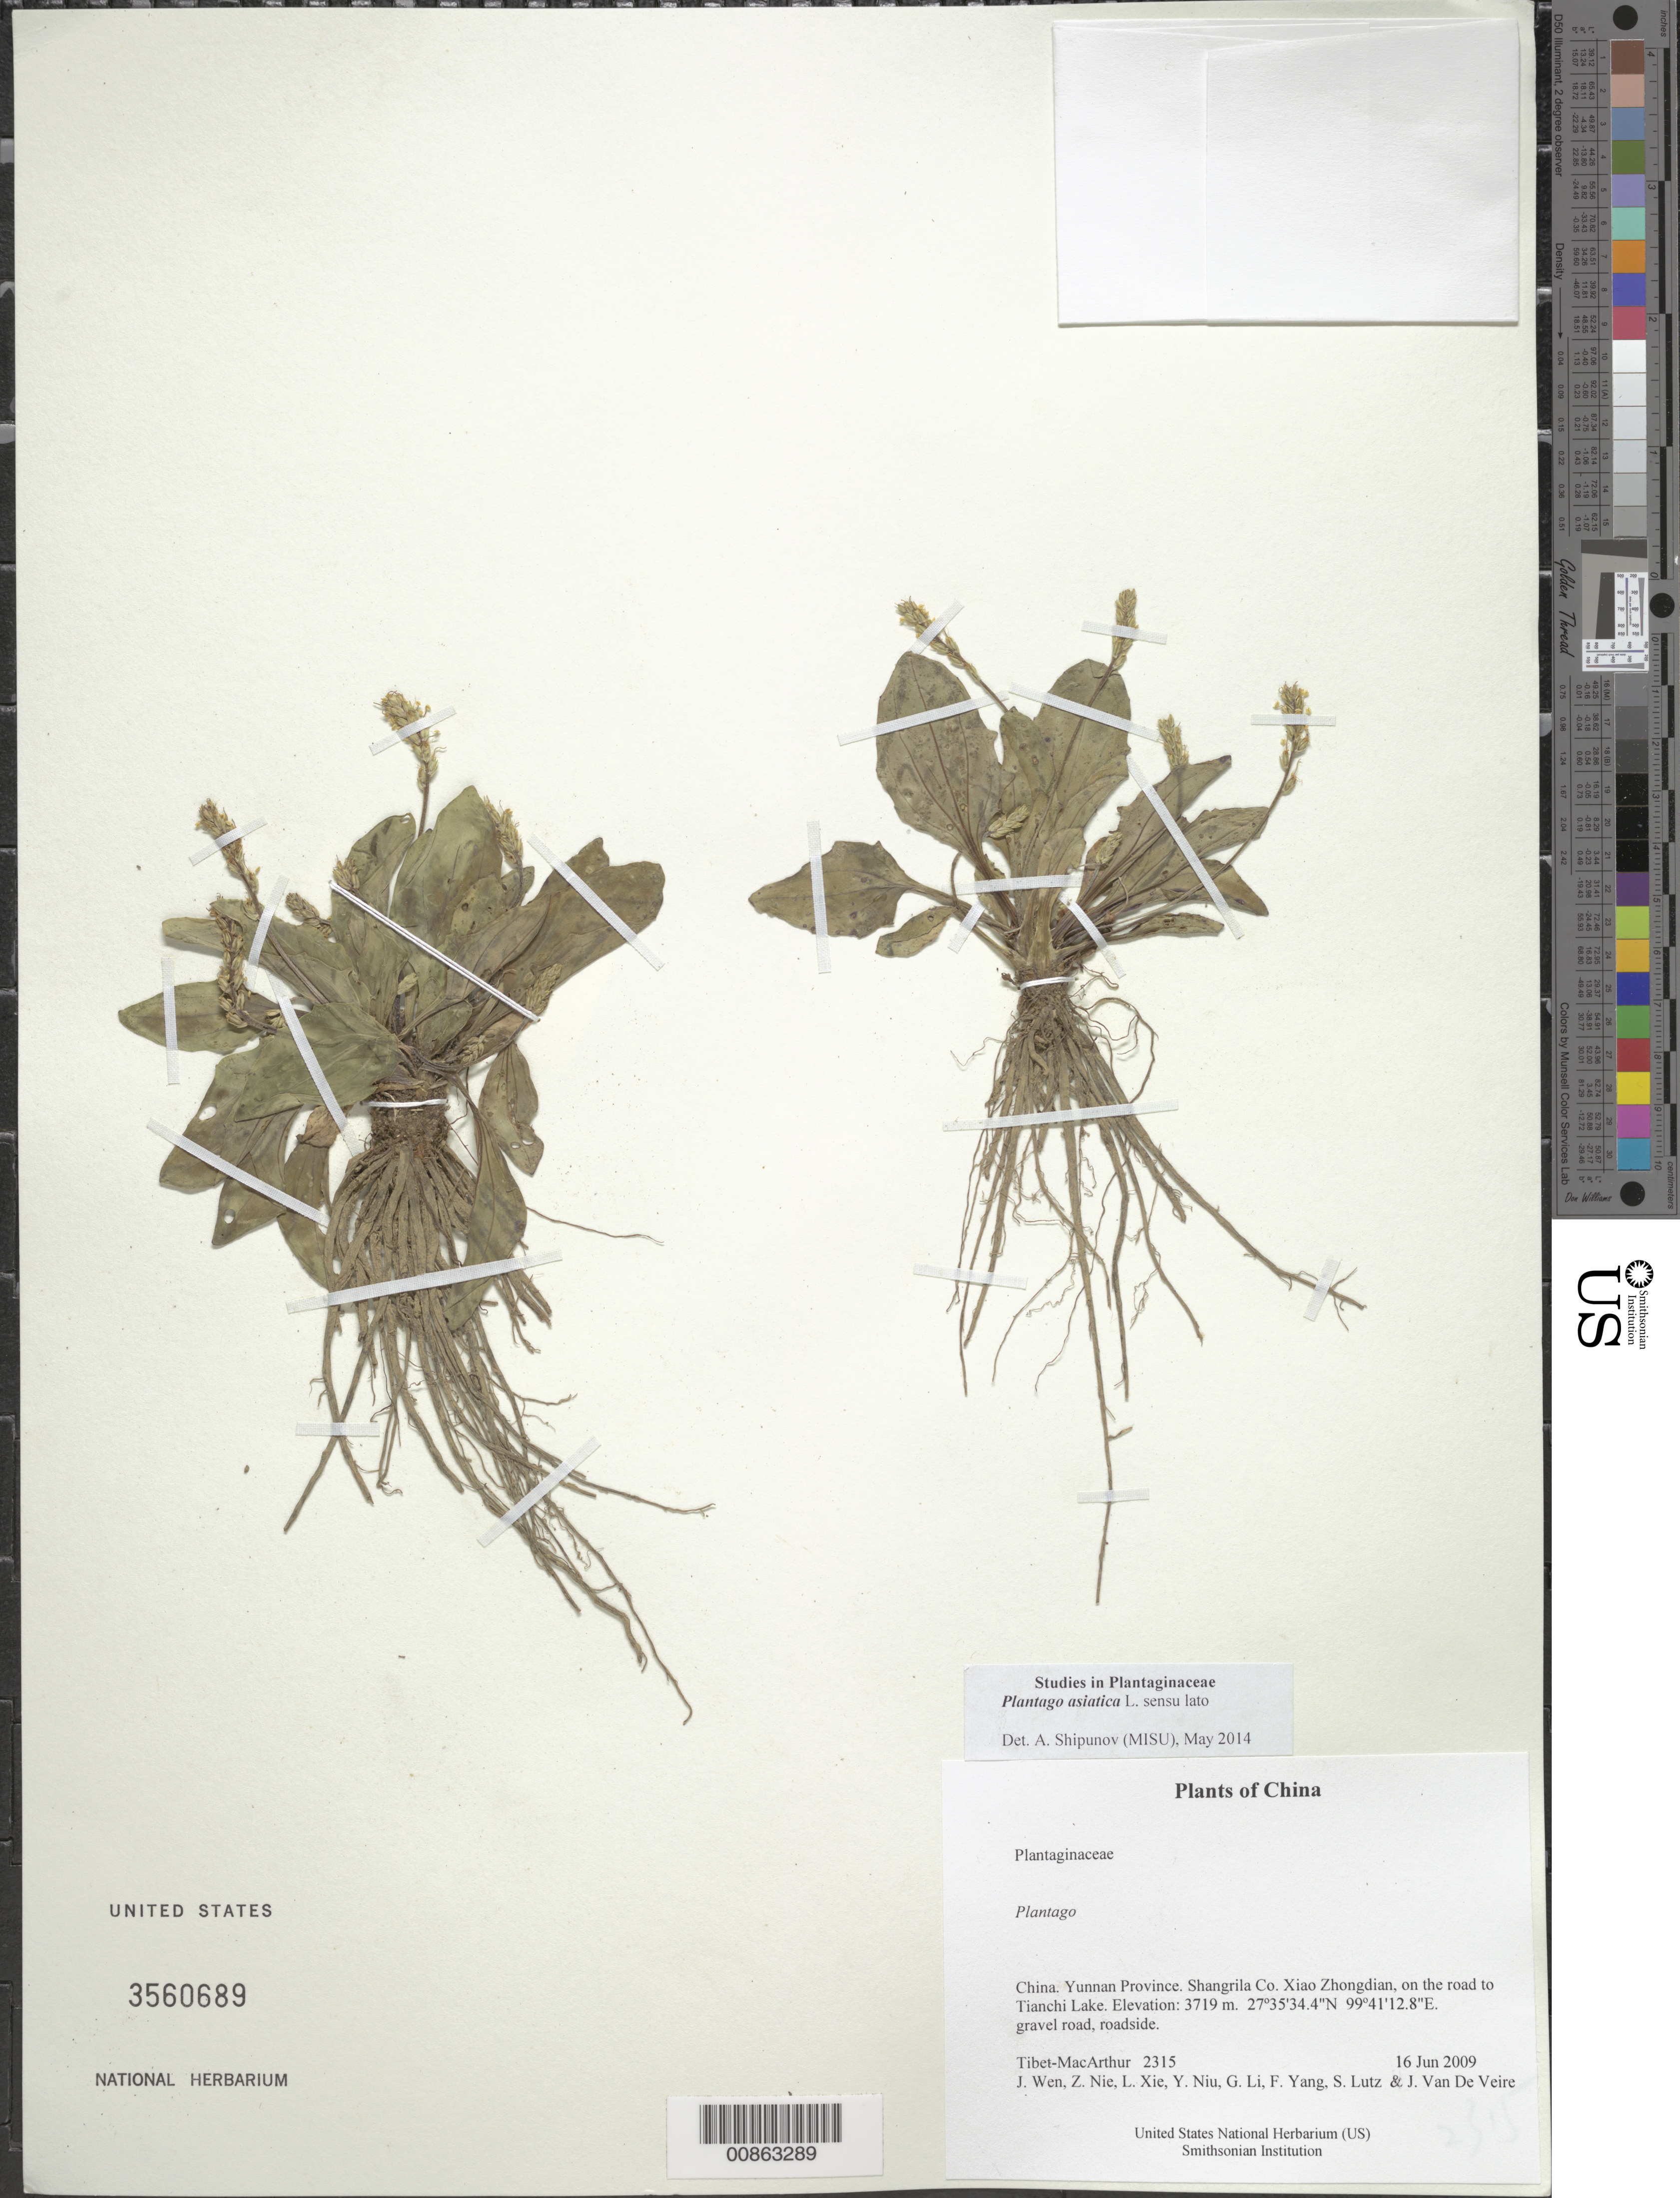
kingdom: Plantae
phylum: Tracheophyta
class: Magnoliopsida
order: Lamiales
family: Plantaginaceae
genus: Plantago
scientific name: Plantago asiatica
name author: L.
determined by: Shipunov, Alexey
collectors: Tibet-MacArthur, J. Wen, Z. Nie, L. Xie, Y. Niu, G. Li, F. Yang, S. Lutz & J. Van De Veire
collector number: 2315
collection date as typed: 16 Jun 2009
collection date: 2009-06-16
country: China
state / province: Yunnan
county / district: Shangrila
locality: Xiao Zhongdian, on the road to Tianchi Lake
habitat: gravel road, roadside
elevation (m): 3719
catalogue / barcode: US 3560689